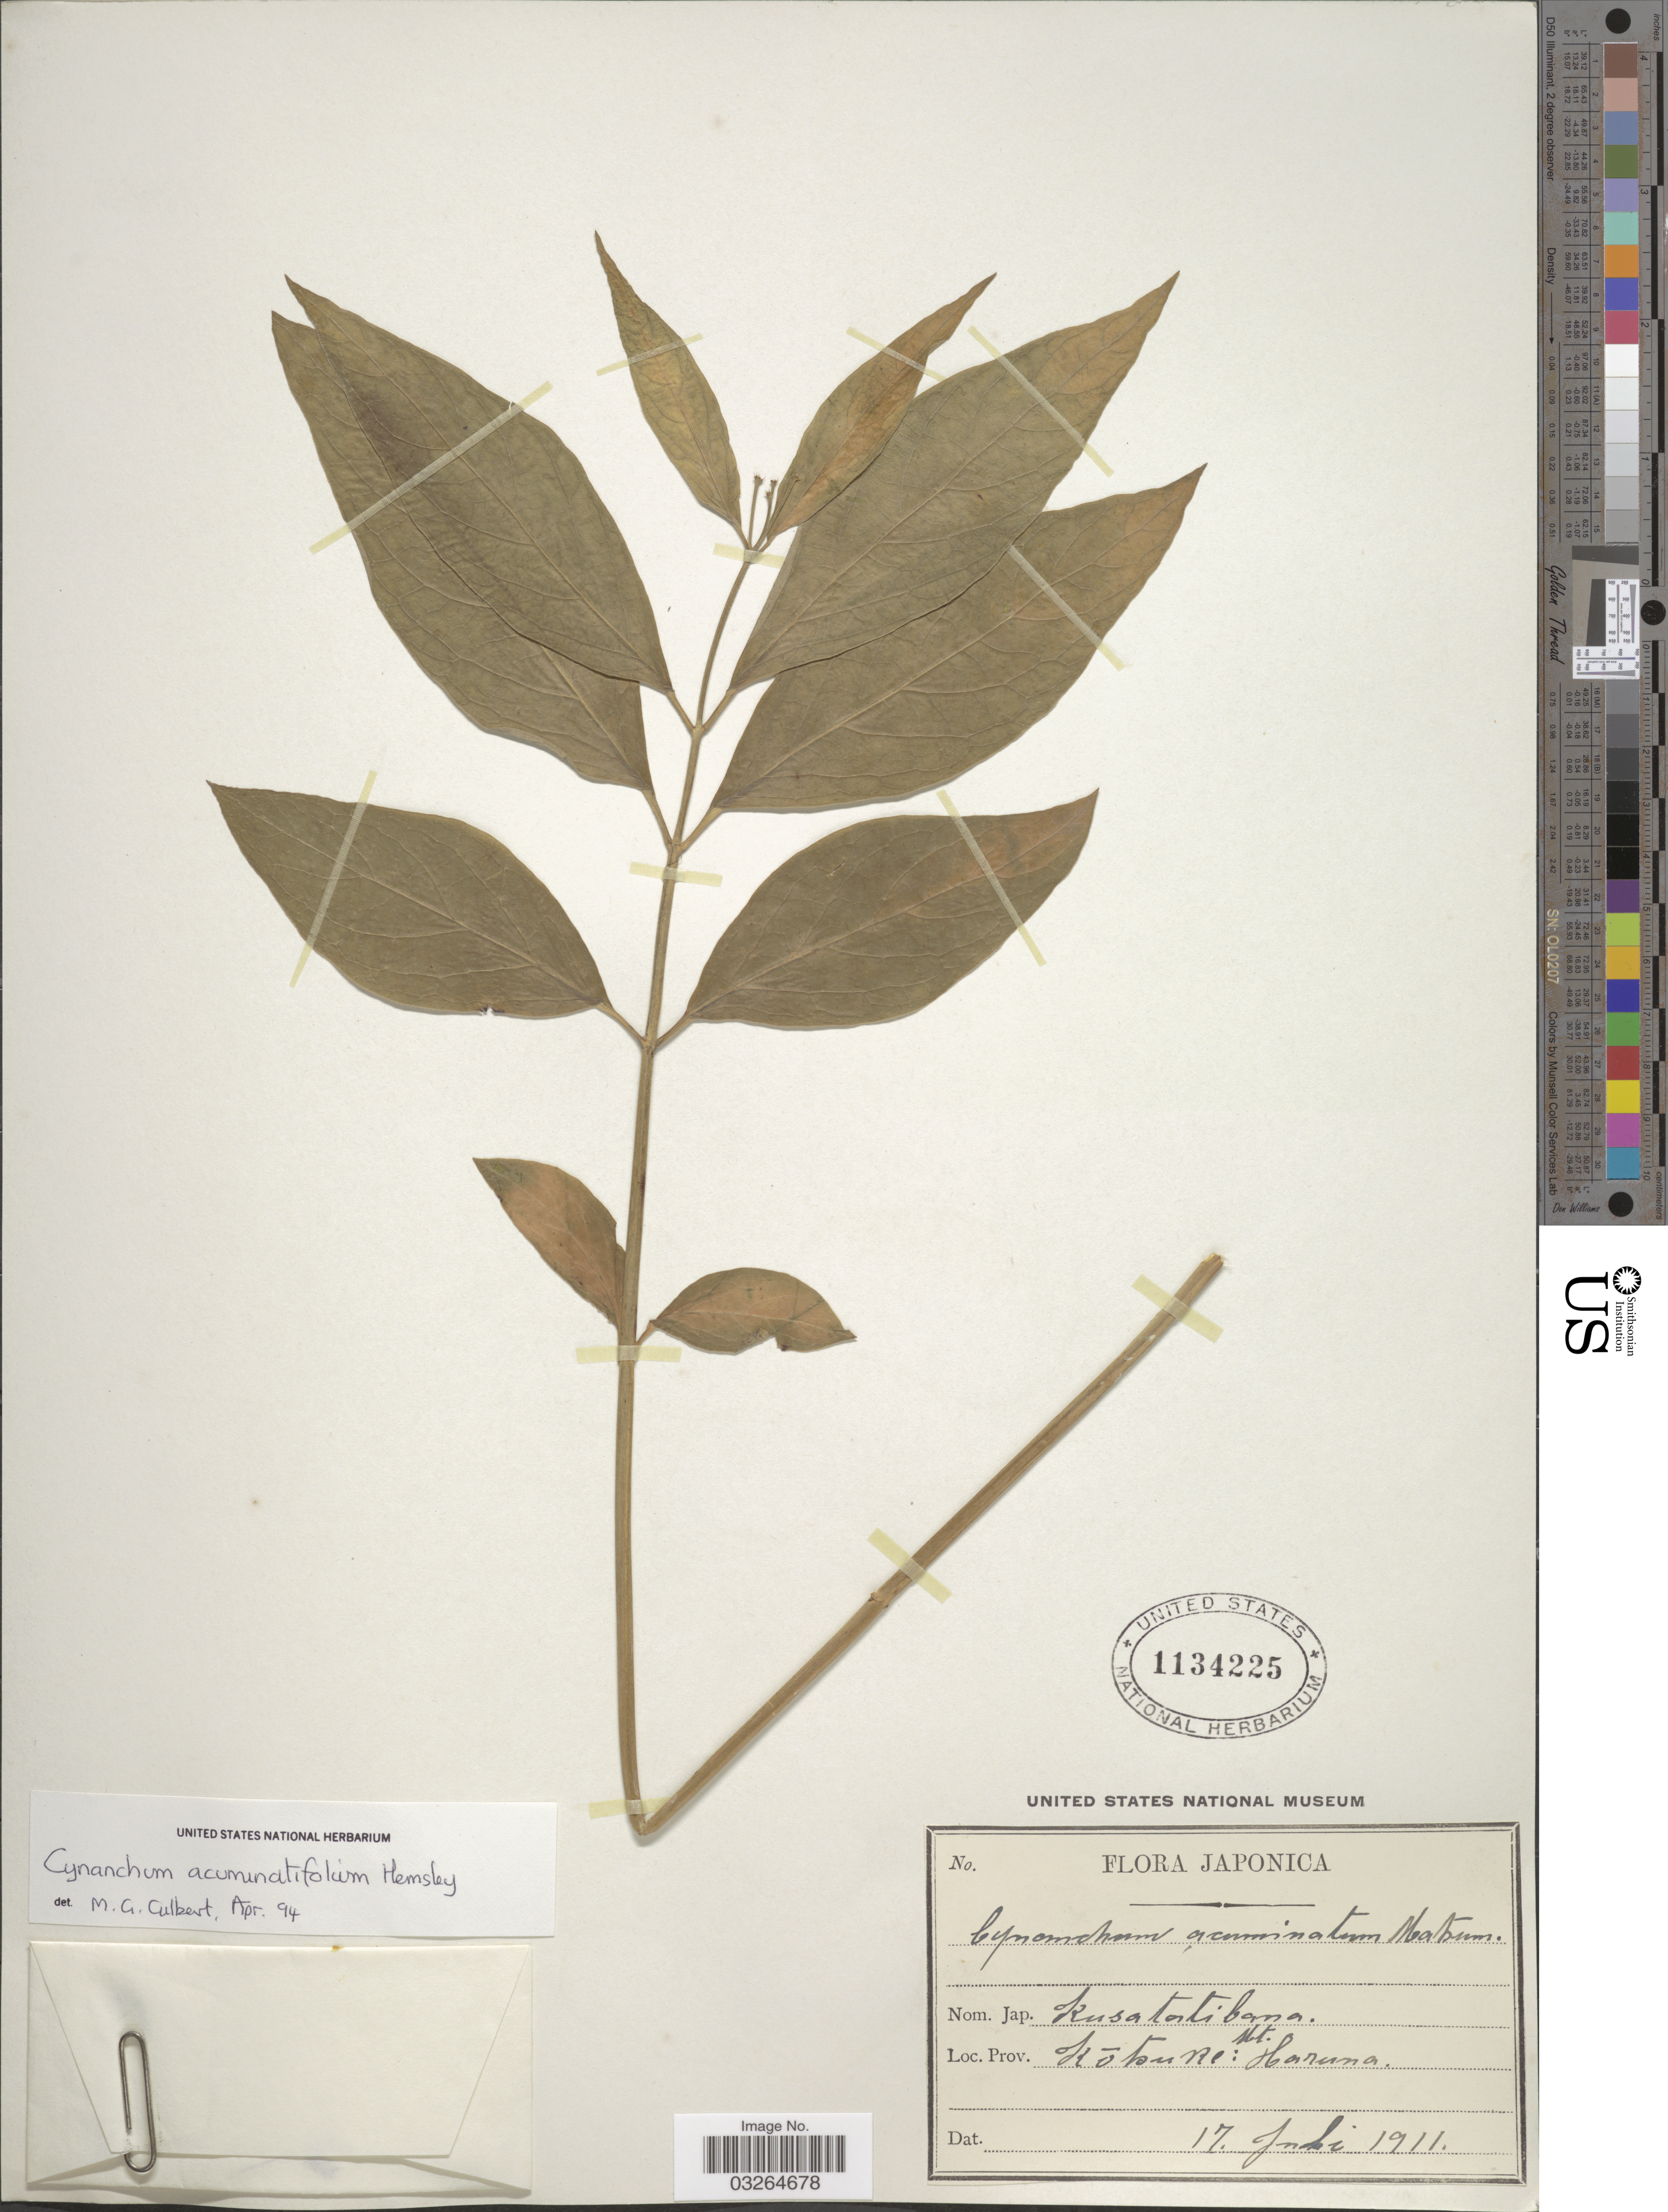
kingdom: Plantae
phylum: Tracheophyta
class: Magnoliopsida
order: Gentianales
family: Apocynaceae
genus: Cynanchum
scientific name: Cynanchum acuminatifolium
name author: (Decne.) Hemsl.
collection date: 1911-07-17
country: Japan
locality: Kōtsuke: Mt. Haruna.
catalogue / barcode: US 1134225